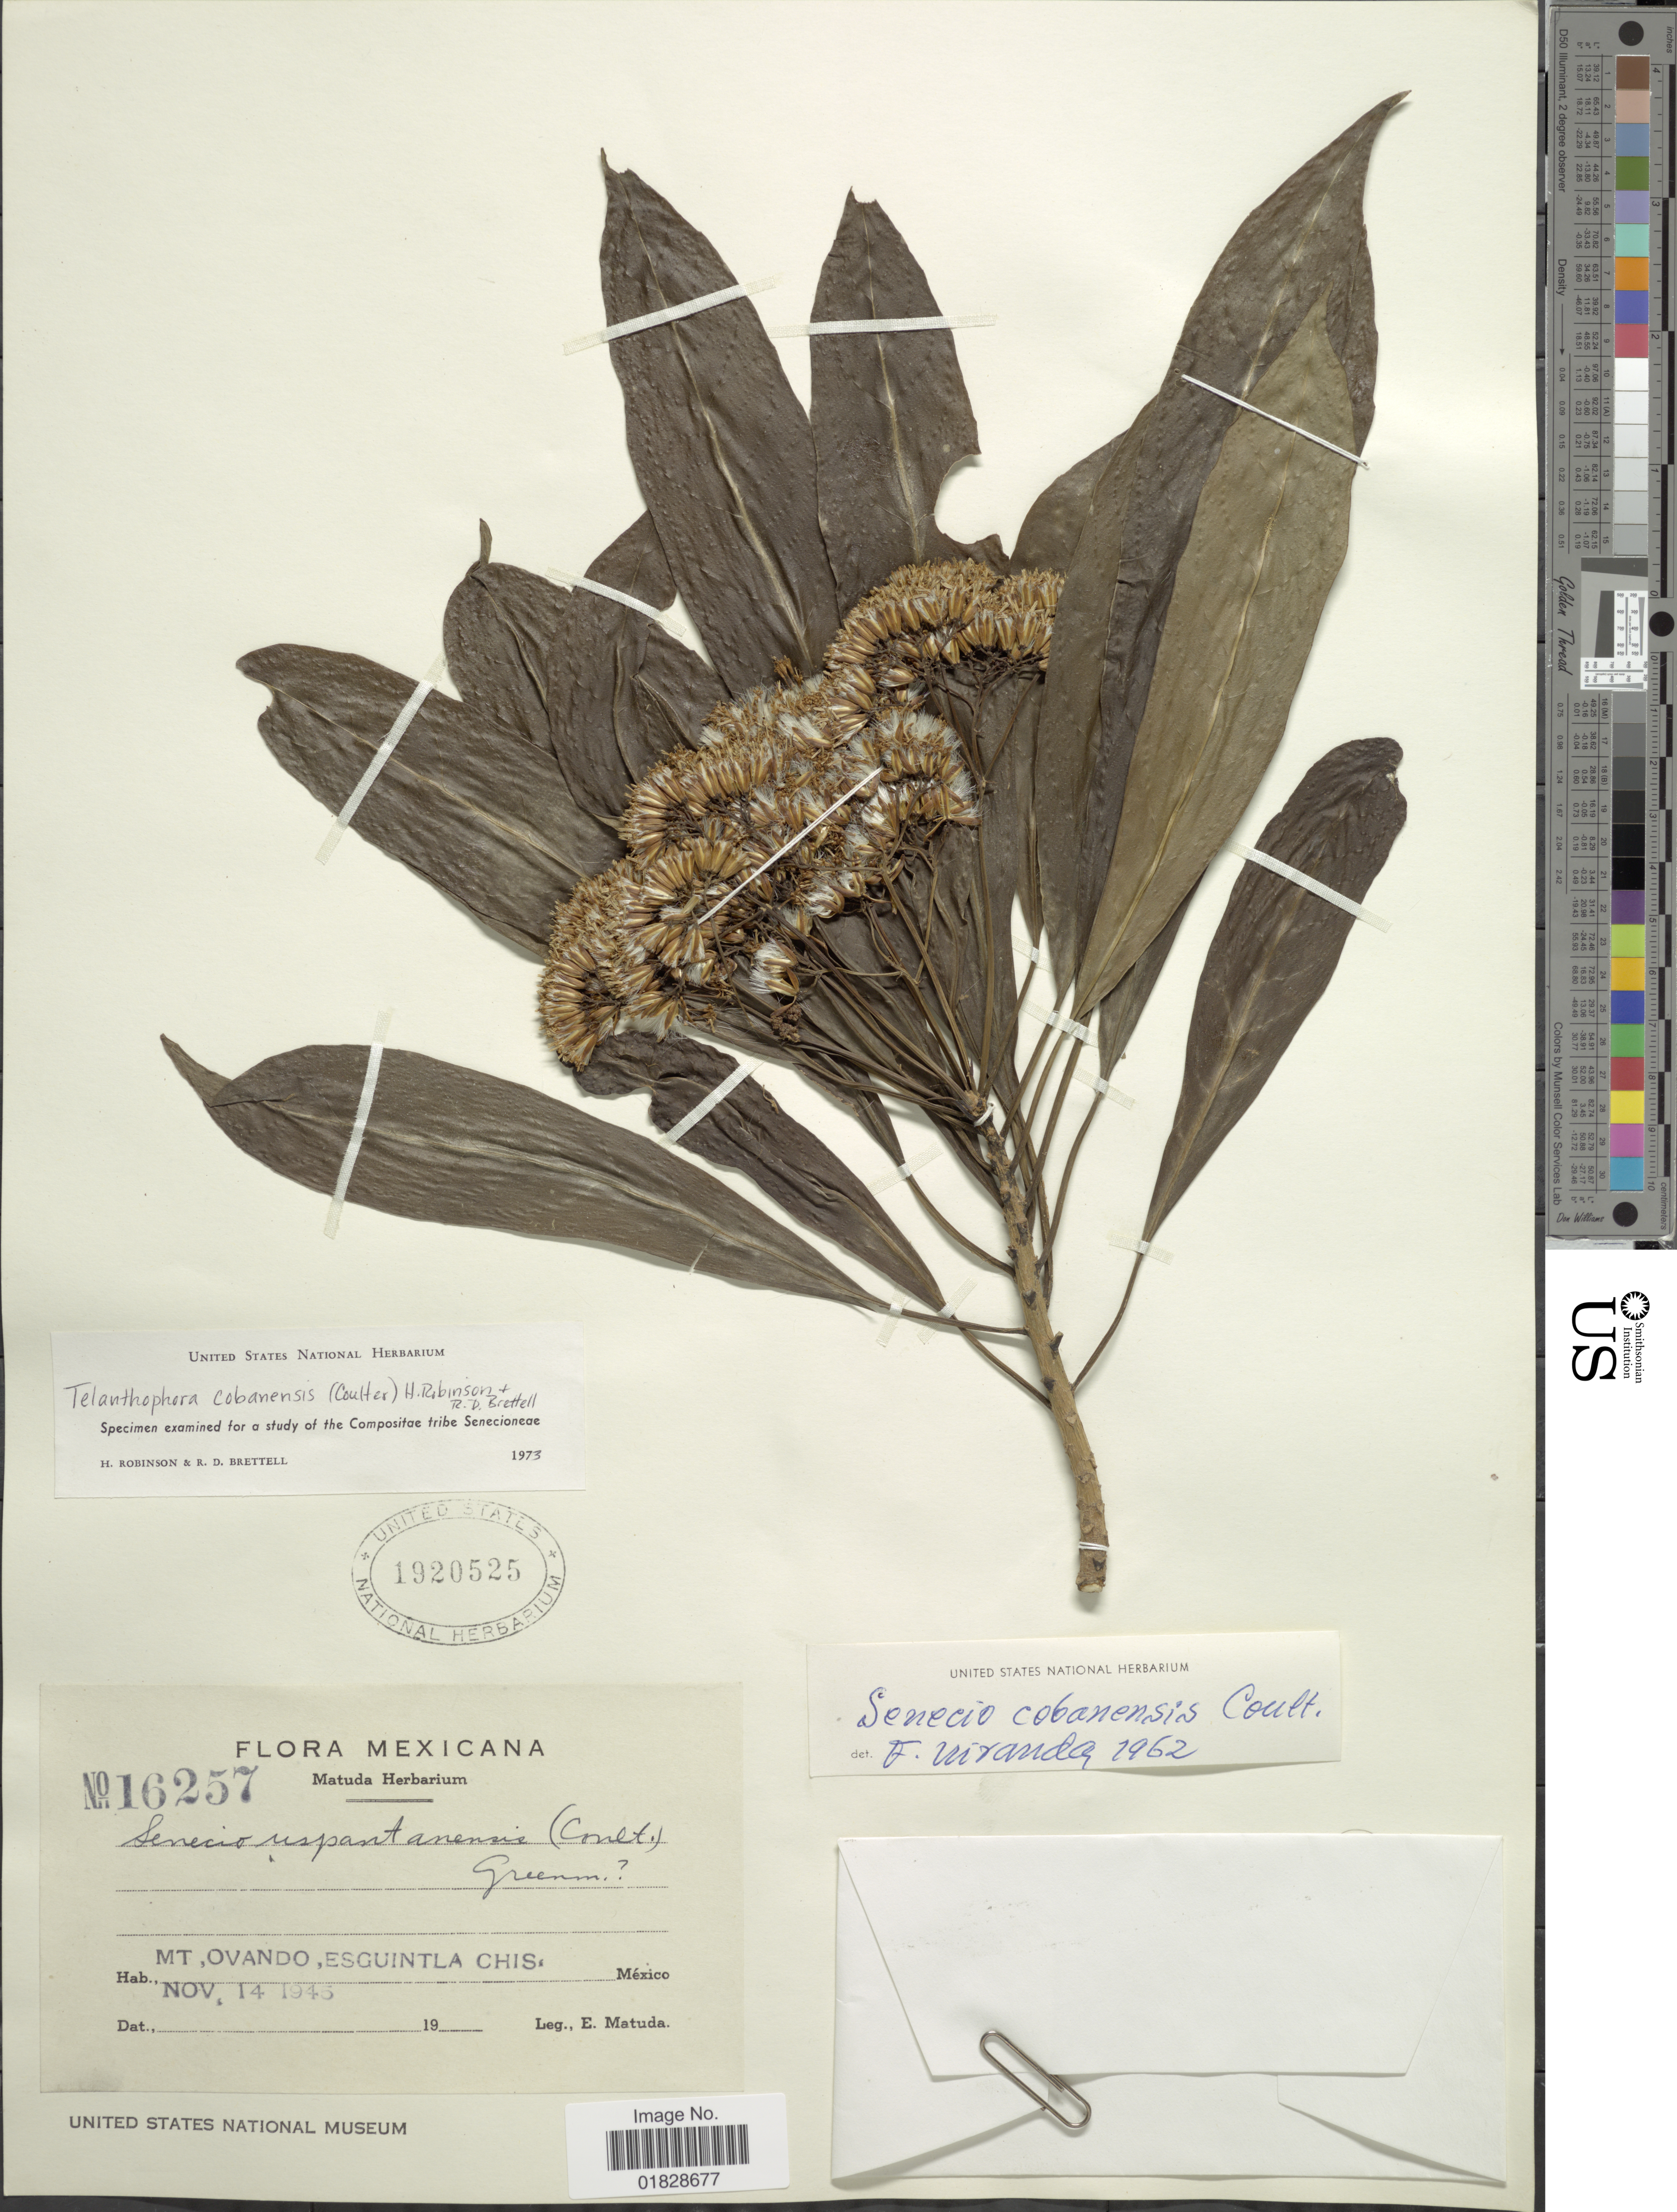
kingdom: Plantae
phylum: Tracheophyta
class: Magnoliopsida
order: Asterales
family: Asteraceae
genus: Telanthophora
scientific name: Telanthophora cobanensis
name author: (J.M. Coult.) H. Rob. & Brettell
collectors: E. Matuda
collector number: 16257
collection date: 1945-11-14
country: Mexico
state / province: Chiapas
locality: Mt. Ovando, Escuintla Chis.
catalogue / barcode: US 1920525